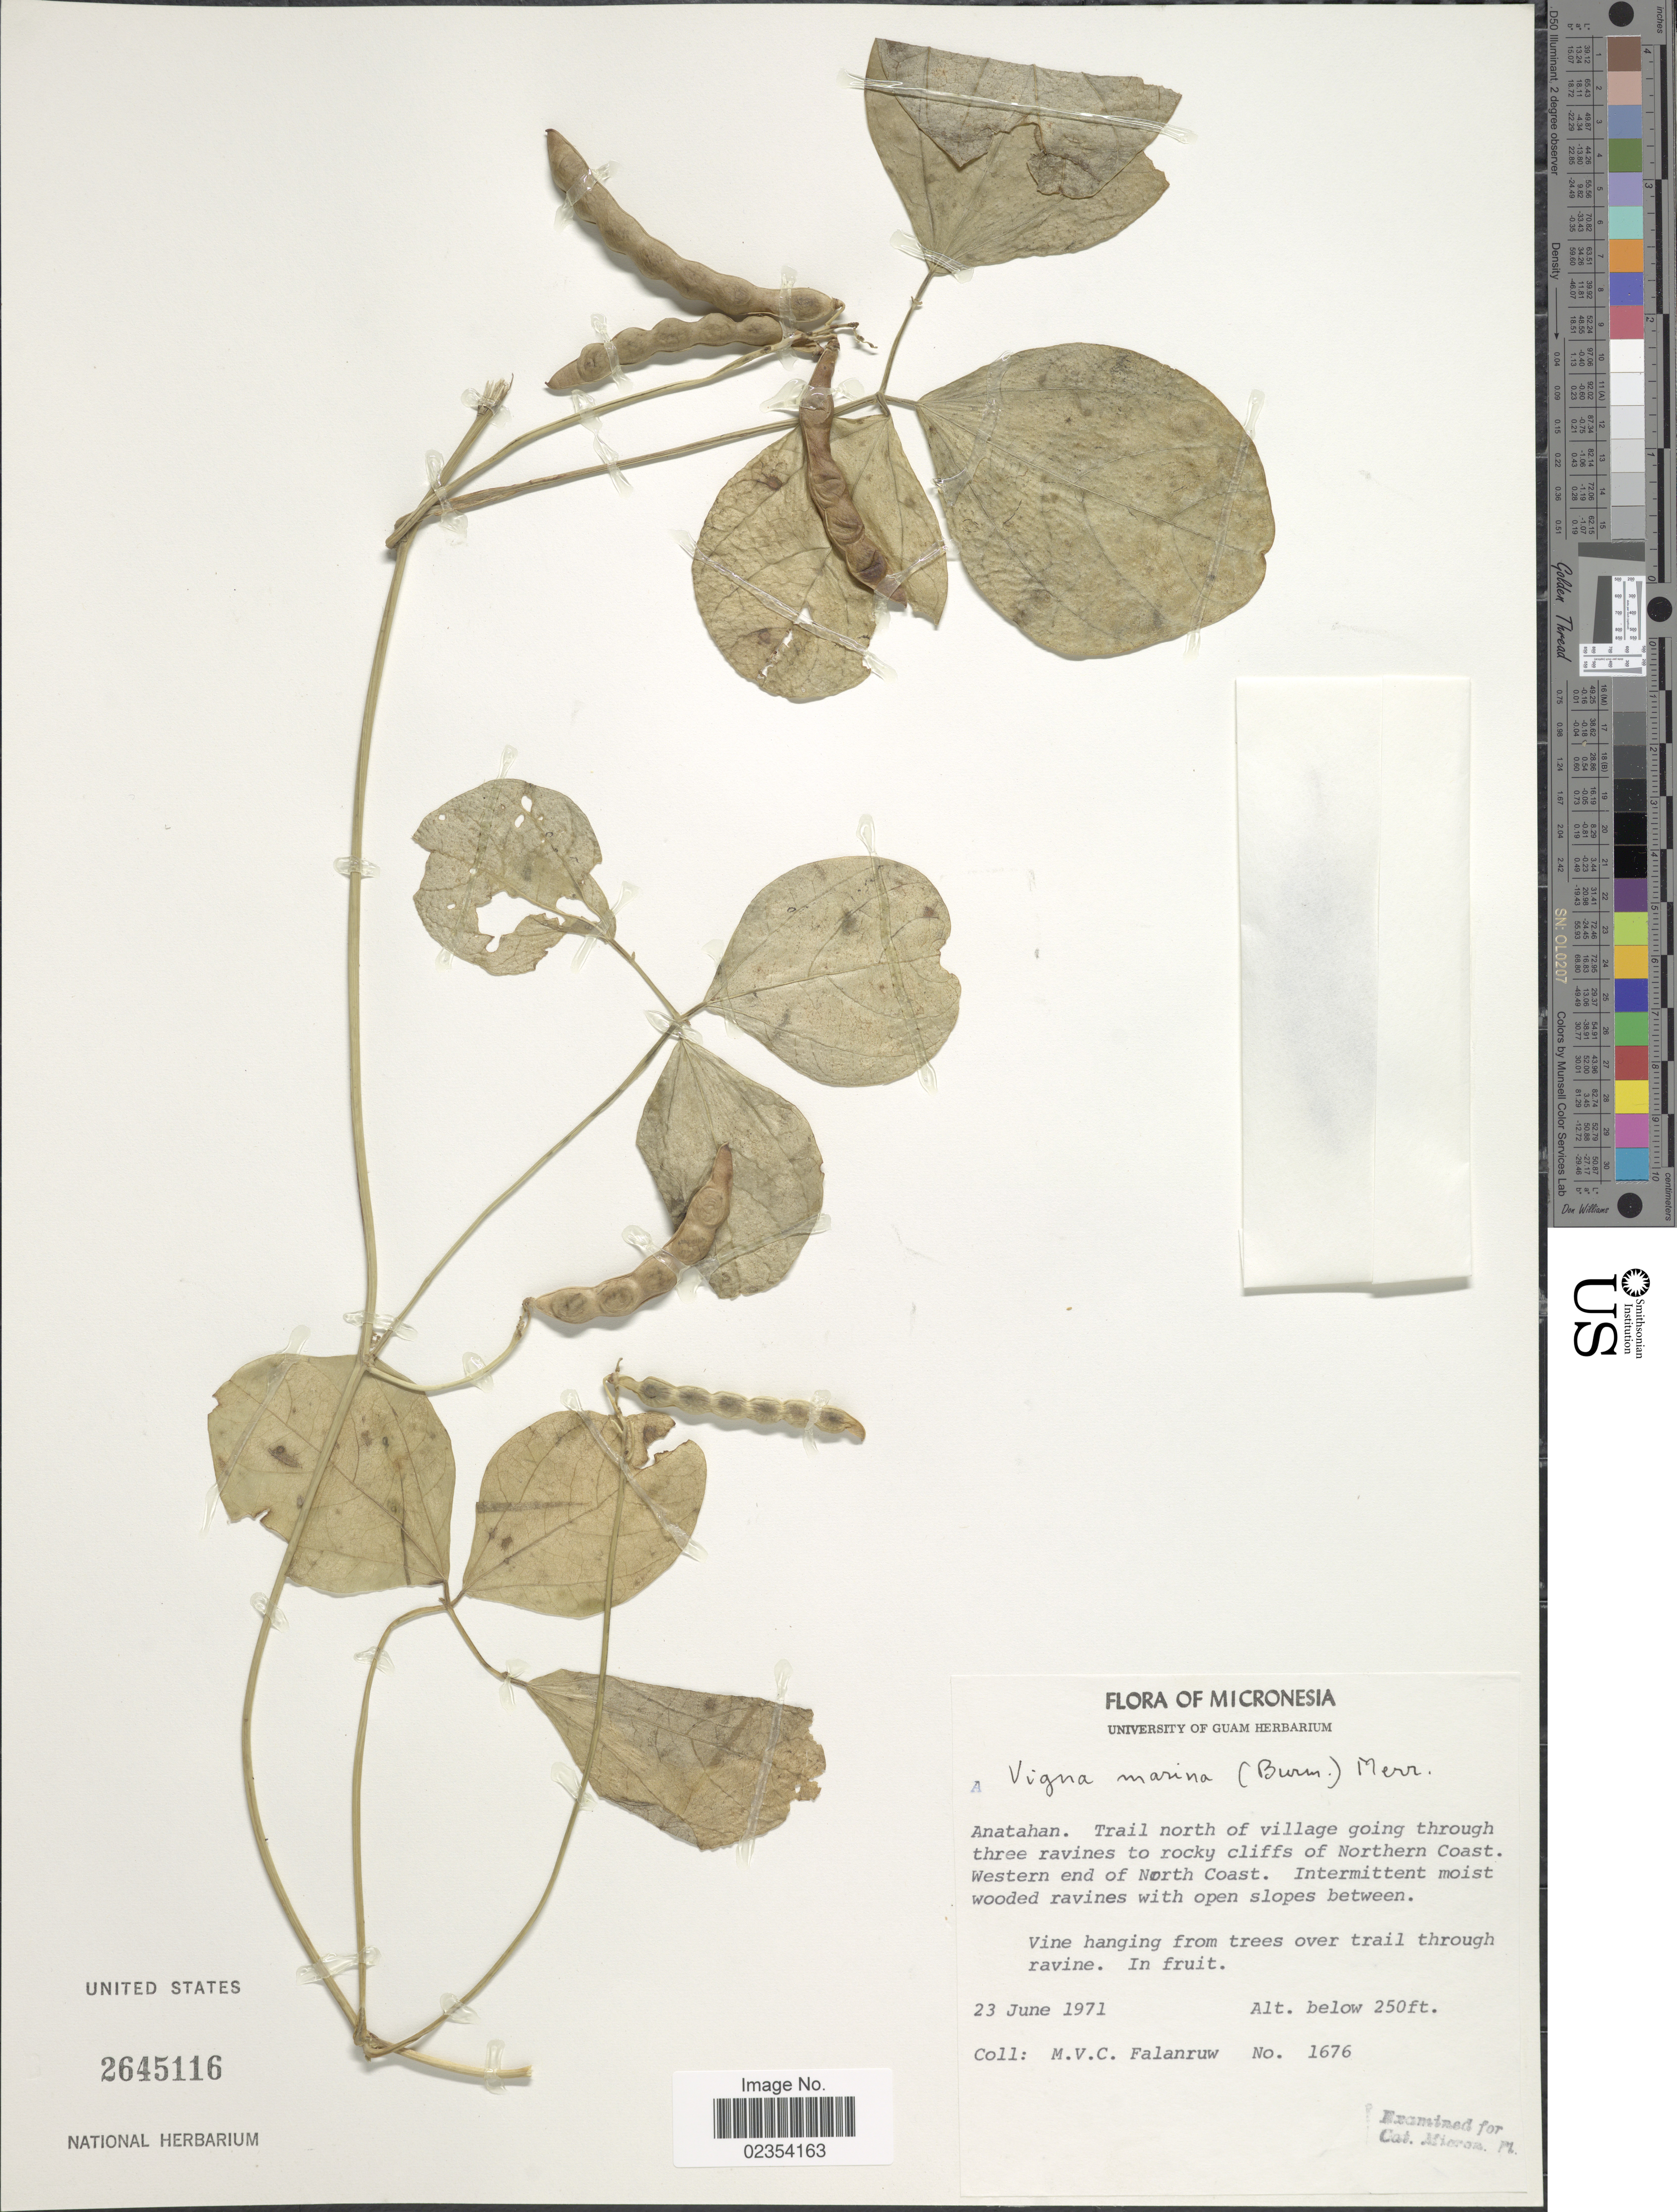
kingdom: Plantae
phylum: Tracheophyta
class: Magnoliopsida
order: Fabales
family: Fabaceae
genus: Vigna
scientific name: Vigna marina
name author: (Burm.) Merr.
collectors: M. V. Falanruw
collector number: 1676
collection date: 1971-06-23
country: Northern Mariana Islands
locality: Micronesia, Anatahan, Trail north of village going through three ravines to rocky cliffs of Northern Coast, Western end of North Coast, Intermittent moist wooded ravines with open slopes between.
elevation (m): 76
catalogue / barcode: US 2645116